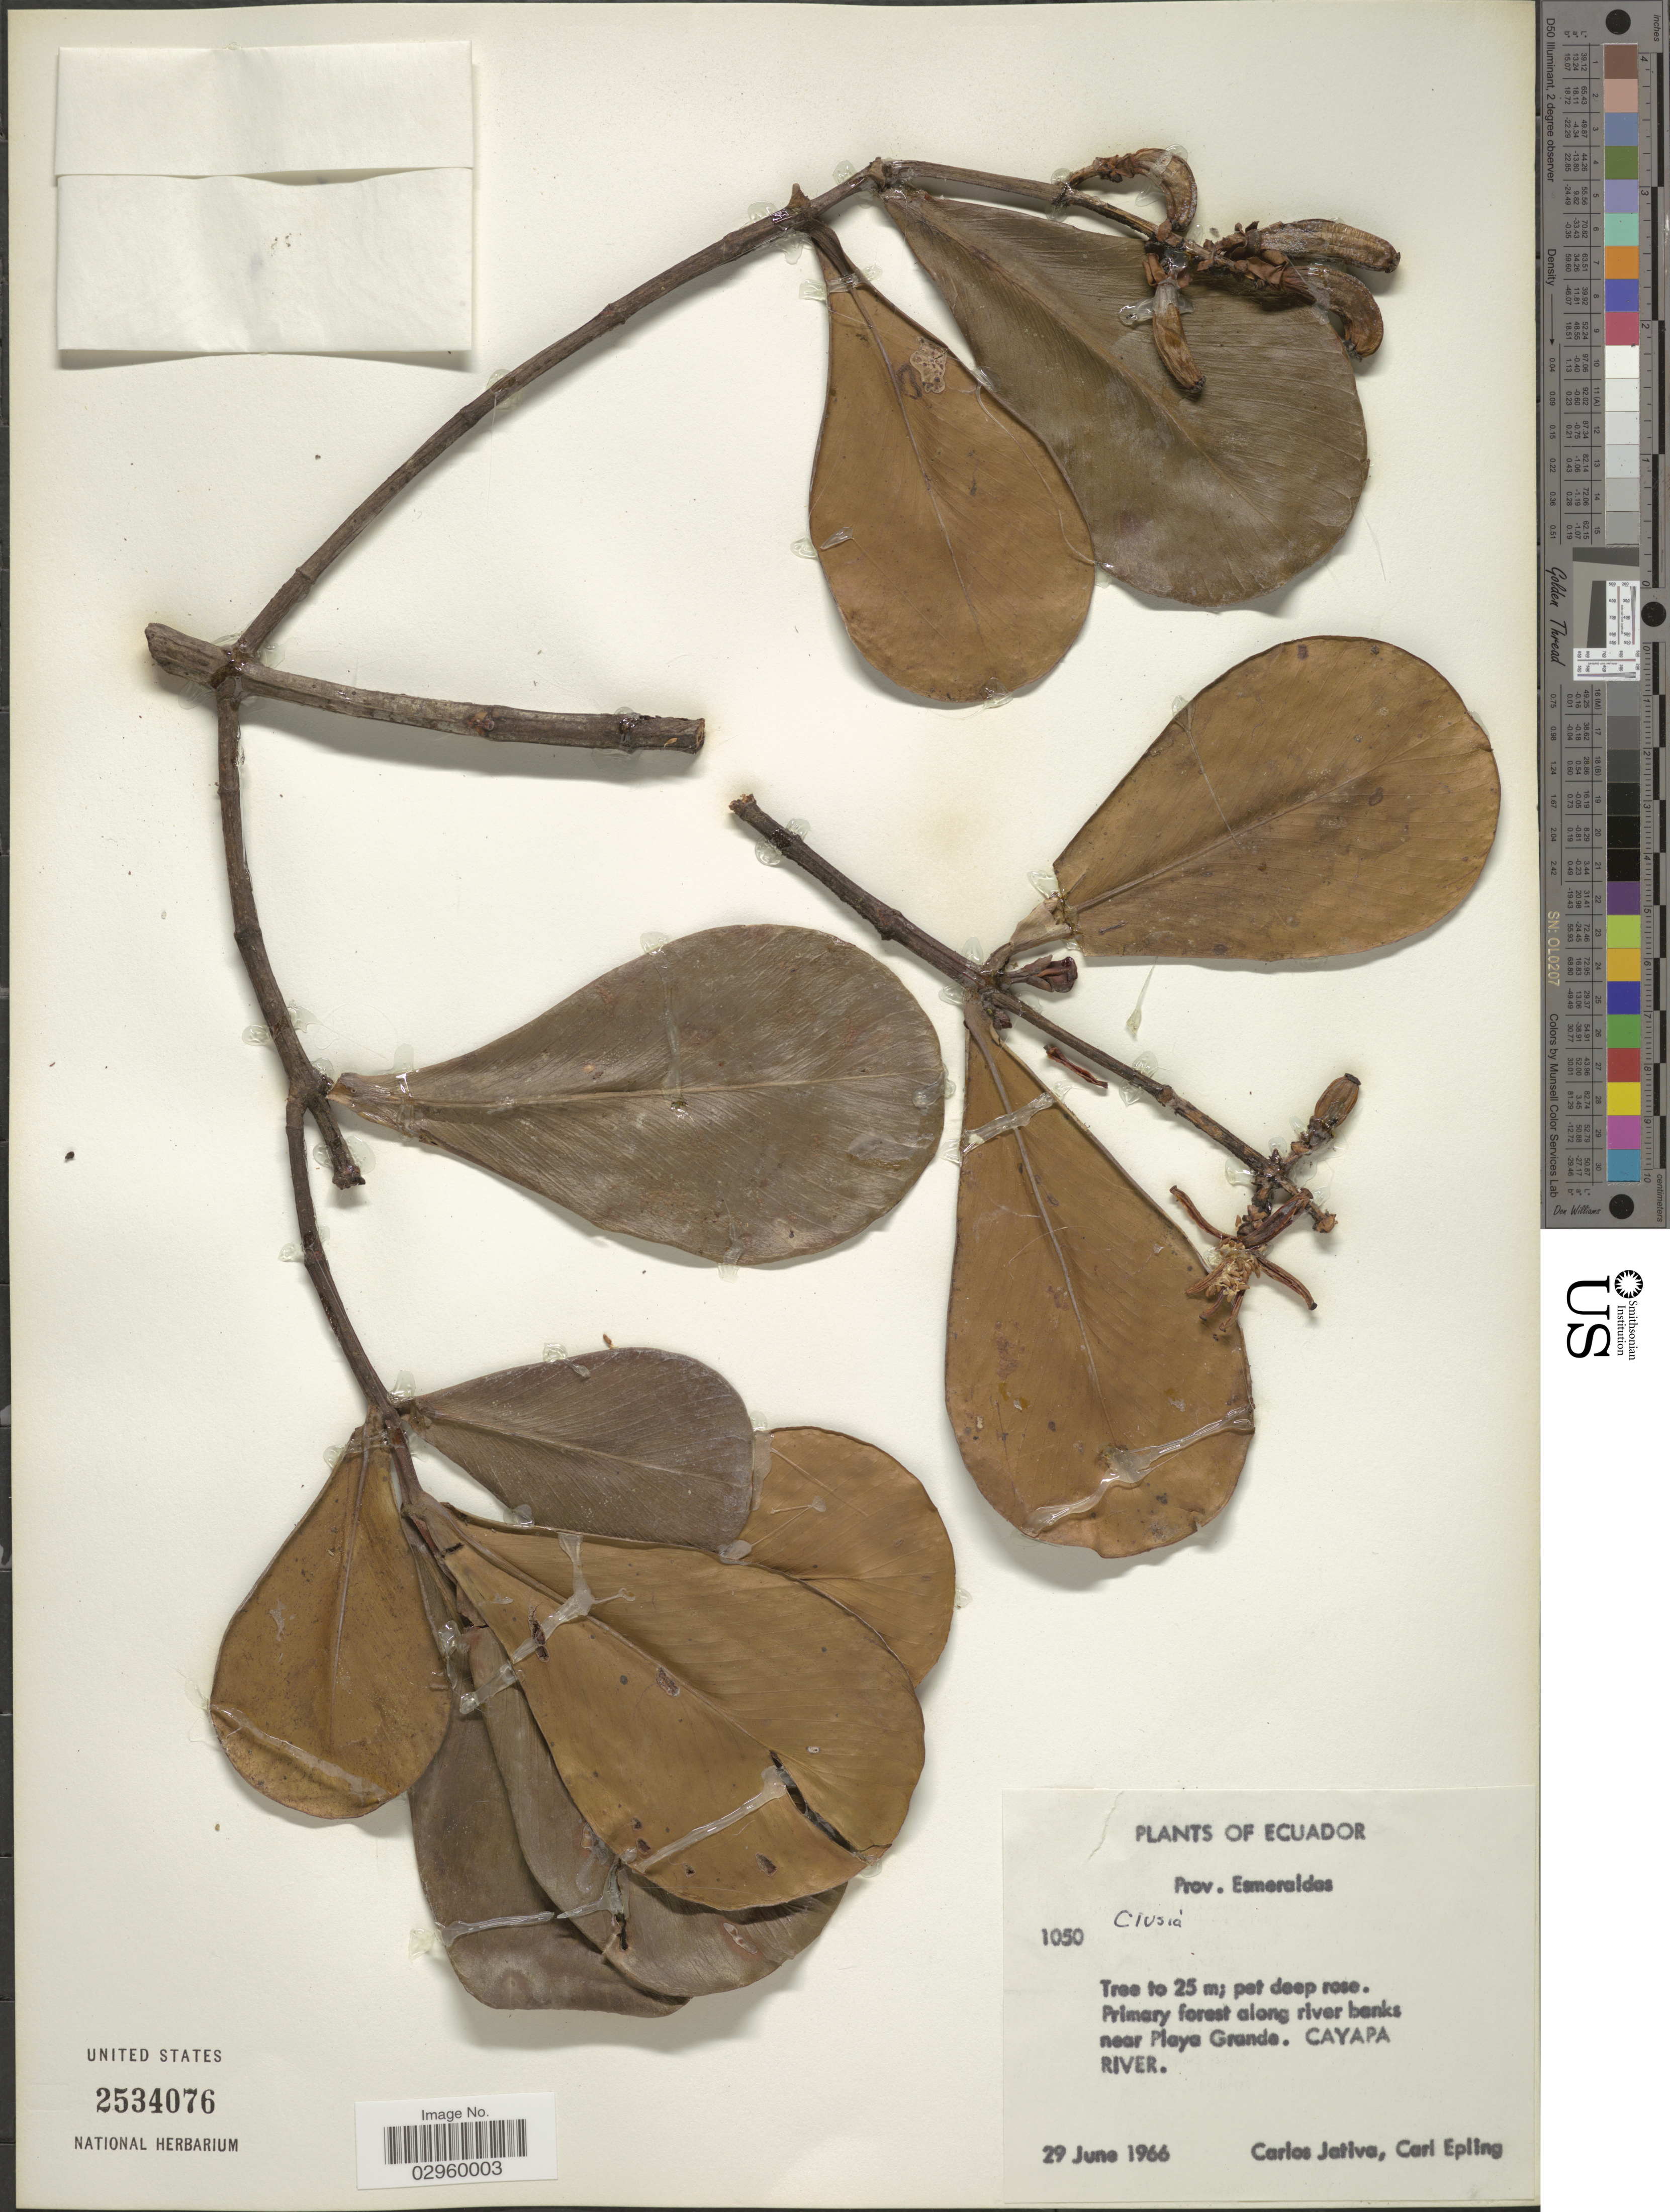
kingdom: Plantae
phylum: Tracheophyta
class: Magnoliopsida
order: Malpighiales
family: Clusiaceae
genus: Clusia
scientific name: Clusia sp.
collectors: C. D. Játiva & C. C. Epling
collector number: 1050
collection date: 1966-06-29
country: Ecuador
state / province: Esmeraldas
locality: Primary forest along river banks near Playa Grande, Cayapa River.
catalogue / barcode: US 2534076